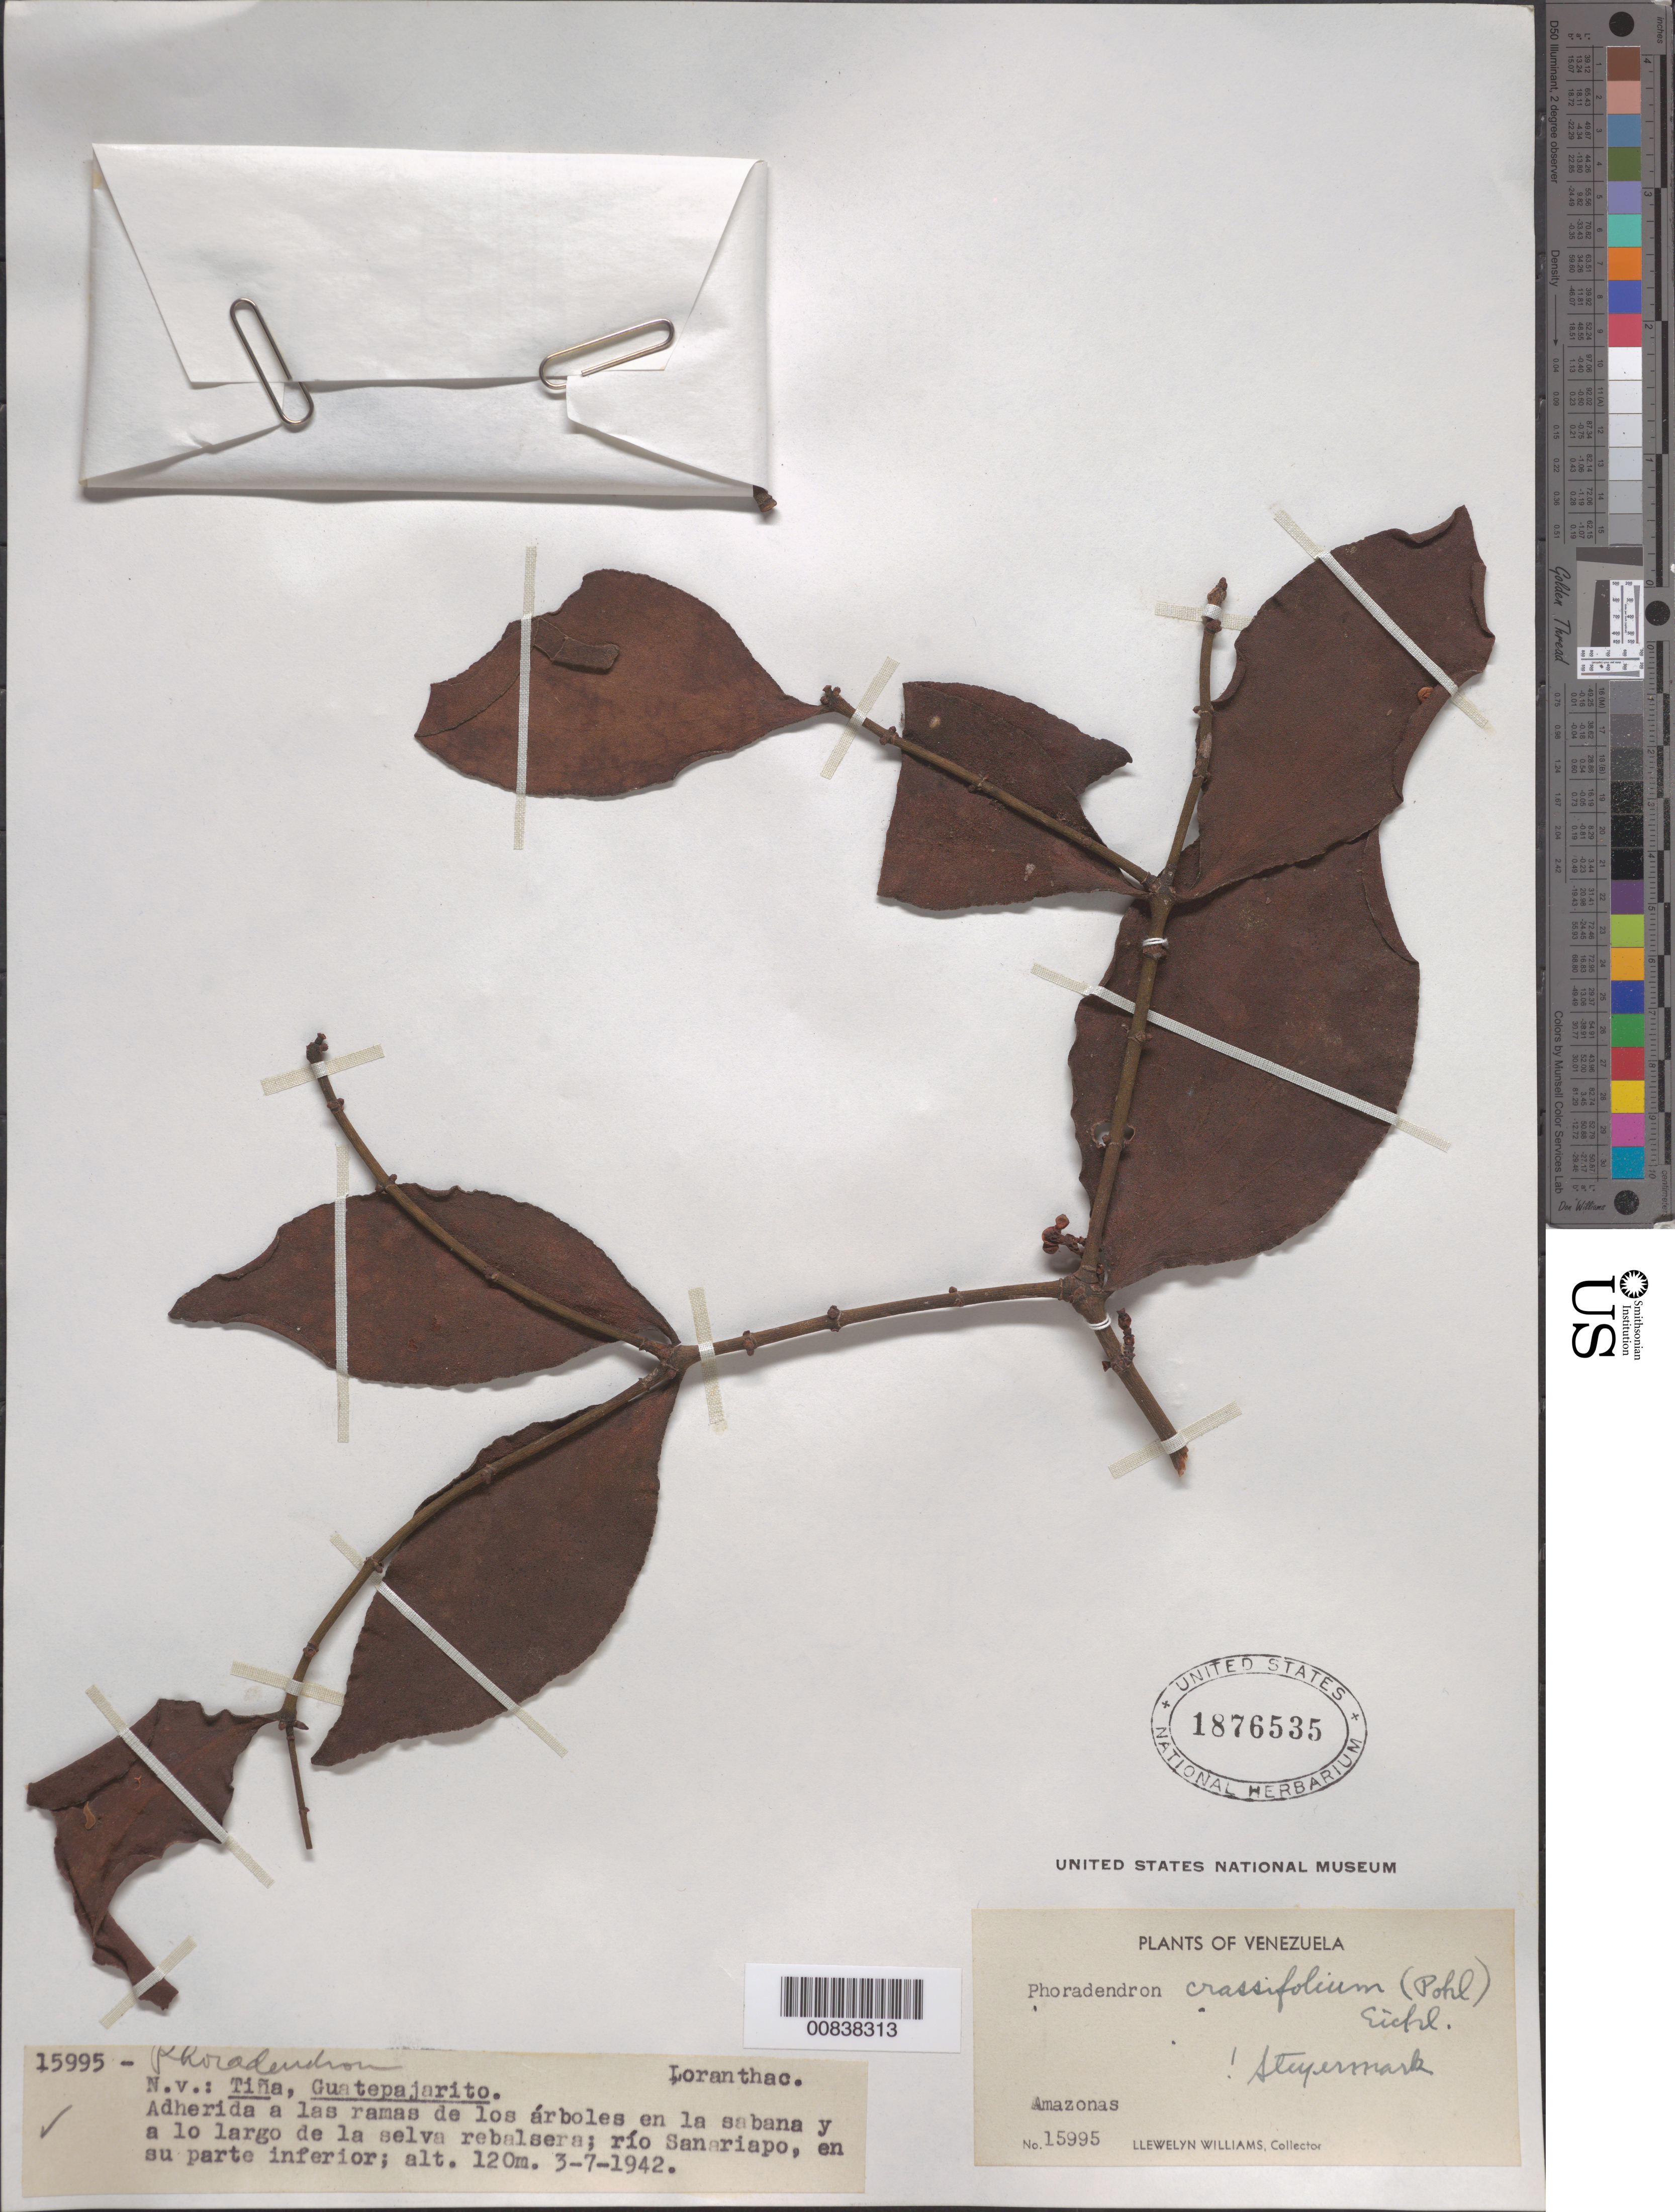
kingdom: Plantae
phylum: Tracheophyta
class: Magnoliopsida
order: Santalales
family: Viscaceae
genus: Phoradendron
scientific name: Phoradendron crassifolium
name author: (Pohl ex DC.) Eichler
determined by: Steyermark, Julian A., (VEN)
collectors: Ll. Williams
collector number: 15995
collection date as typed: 3-Jul-42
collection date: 1942-07-03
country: Venezuela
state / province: Amazonas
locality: Río Sanariapo, en su parte inferior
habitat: Adherida a las ramas de los arboles en la sabana y a lo largo de la selva rebalsera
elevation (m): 120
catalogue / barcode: US 1876535